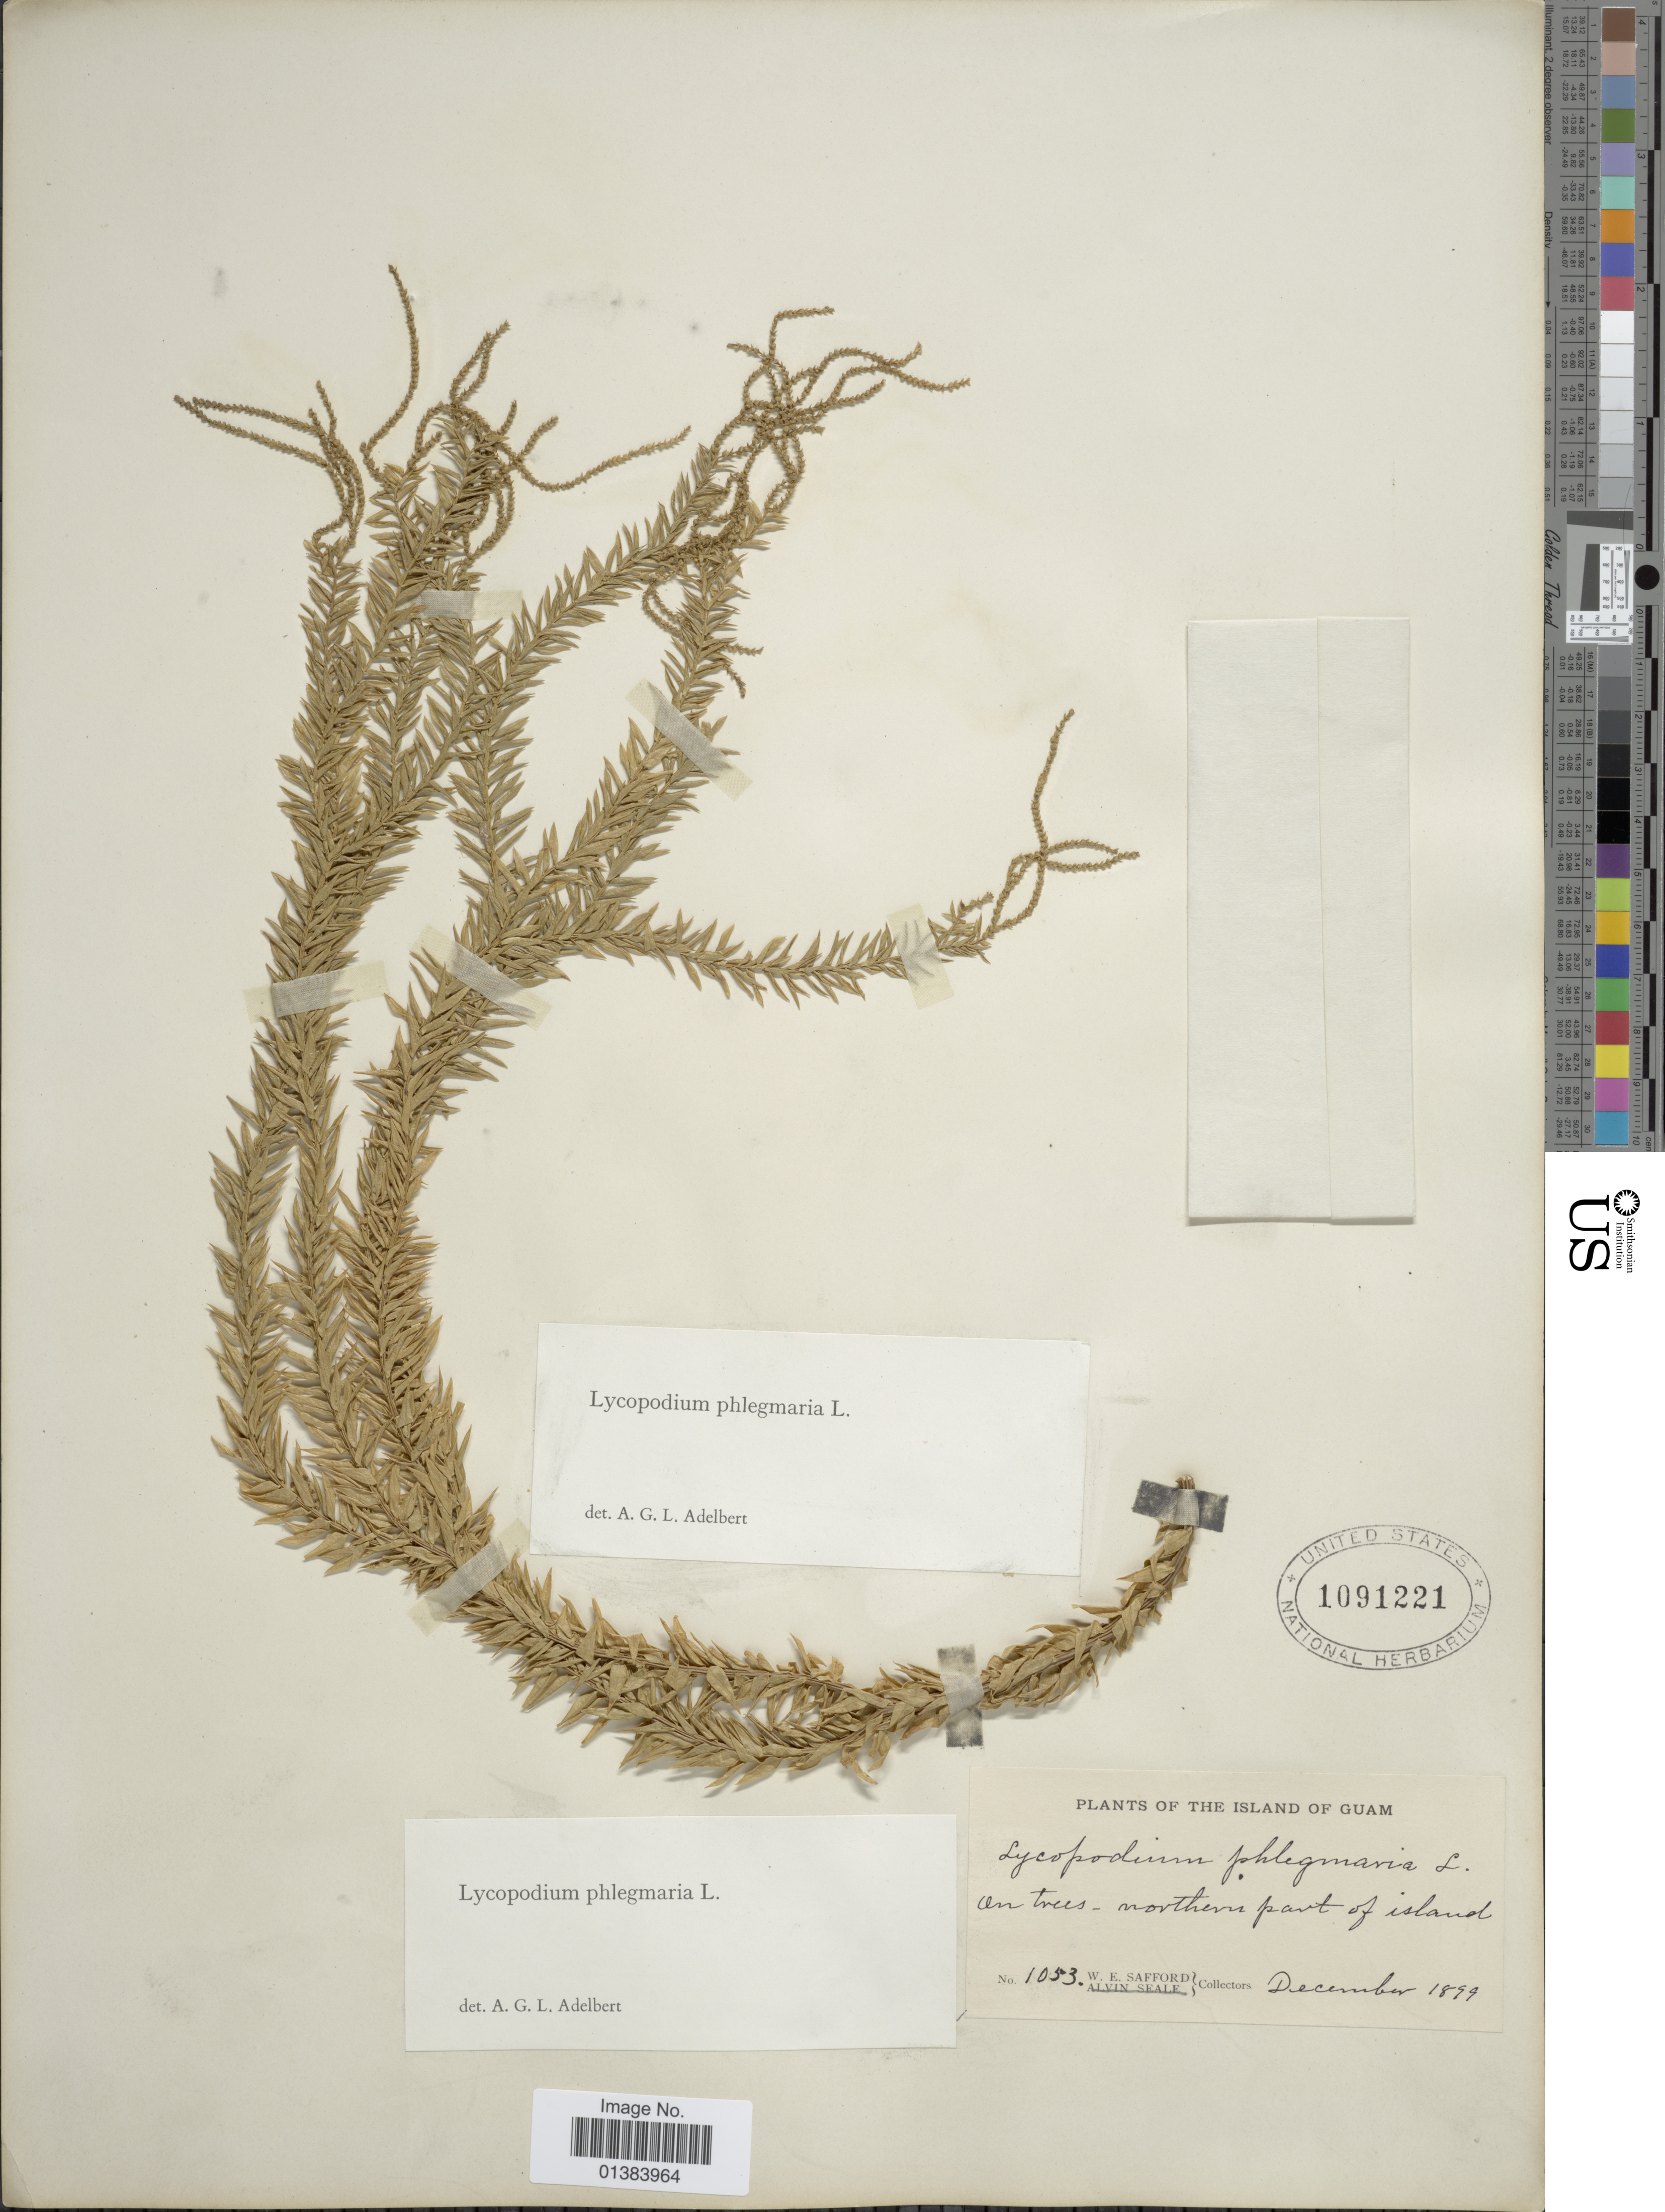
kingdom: Plantae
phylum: Tracheophyta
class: Lycopodiopsida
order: Lycopodiales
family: Lycopodiaceae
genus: Phlegmariurus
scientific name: Phlegmariurus mirabilis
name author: (Willd.) A. R. Field & Testo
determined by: Field, A. R.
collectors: W. E. Safford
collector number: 1053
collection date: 1899-12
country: Guam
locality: Island of Guam, northern part of island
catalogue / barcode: US 1091221